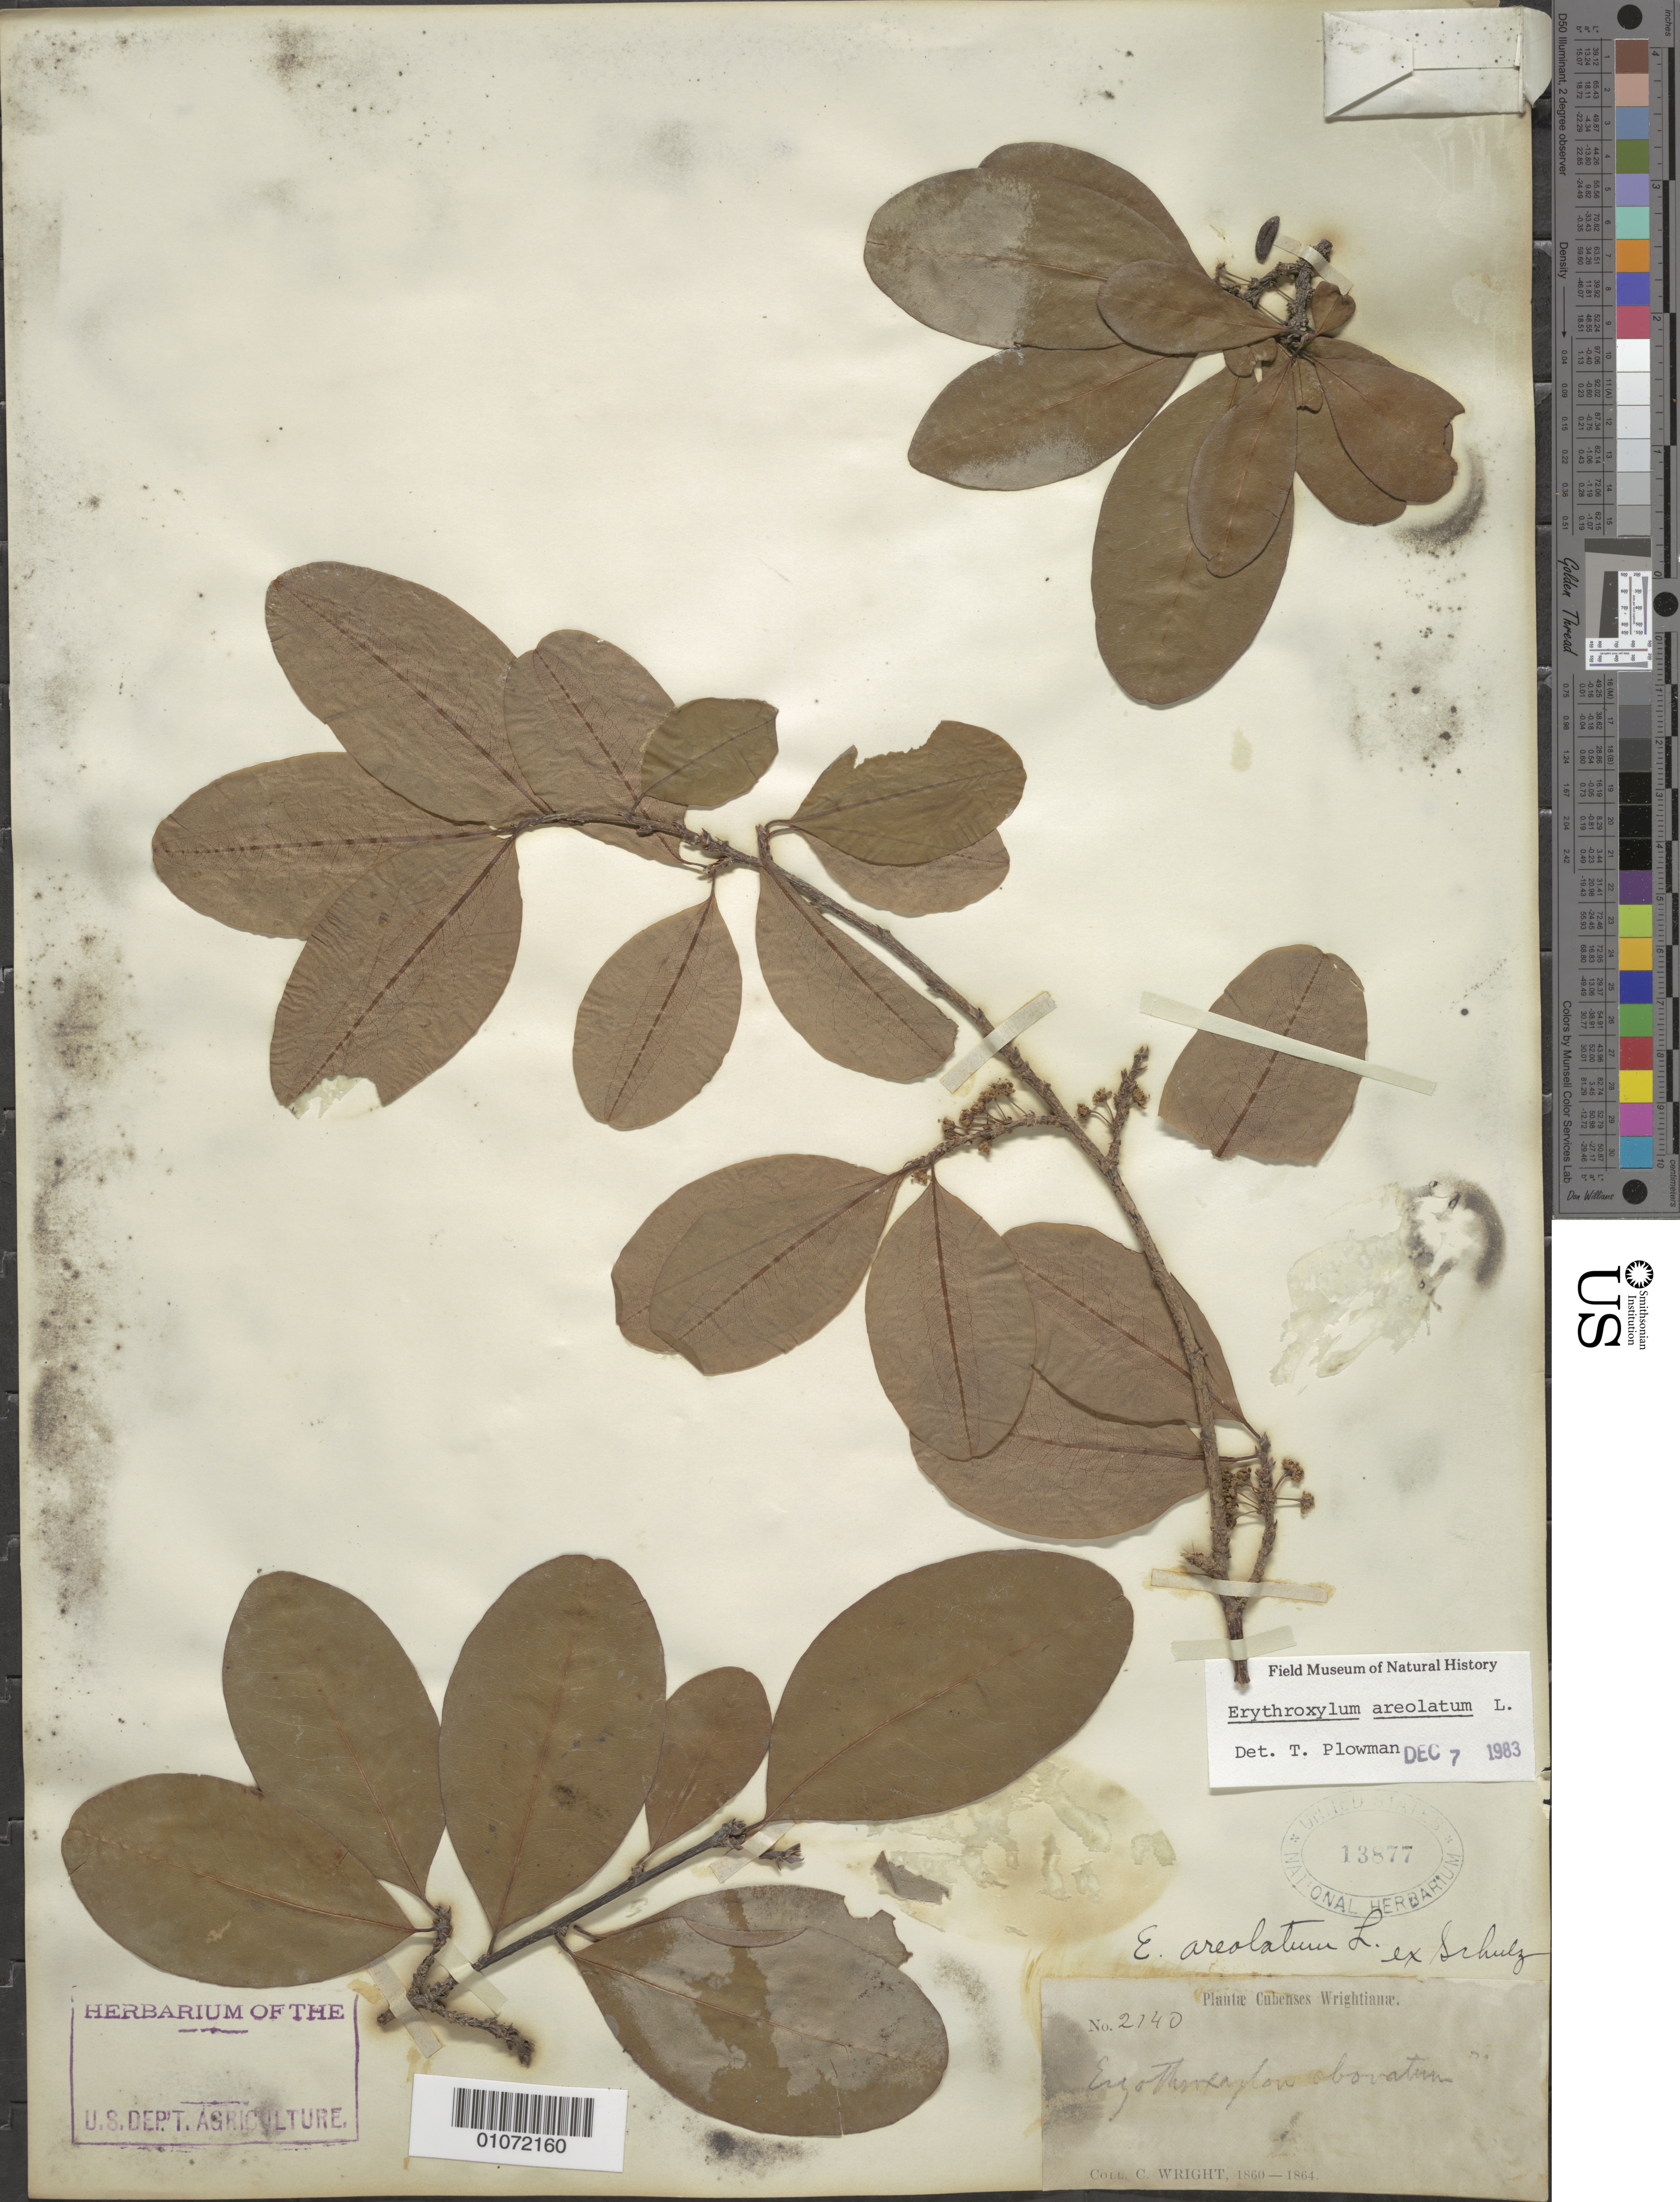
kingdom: Plantae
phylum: Tracheophyta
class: Magnoliopsida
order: Malpighiales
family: Erythroxylaceae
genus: Erythroxylum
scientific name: Erythroxylum aerolatum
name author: L.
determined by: Plowman, T.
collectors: C. Wright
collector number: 2140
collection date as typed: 1860 to 1864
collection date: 1860/1864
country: Cuba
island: Cuba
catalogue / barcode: US 13877